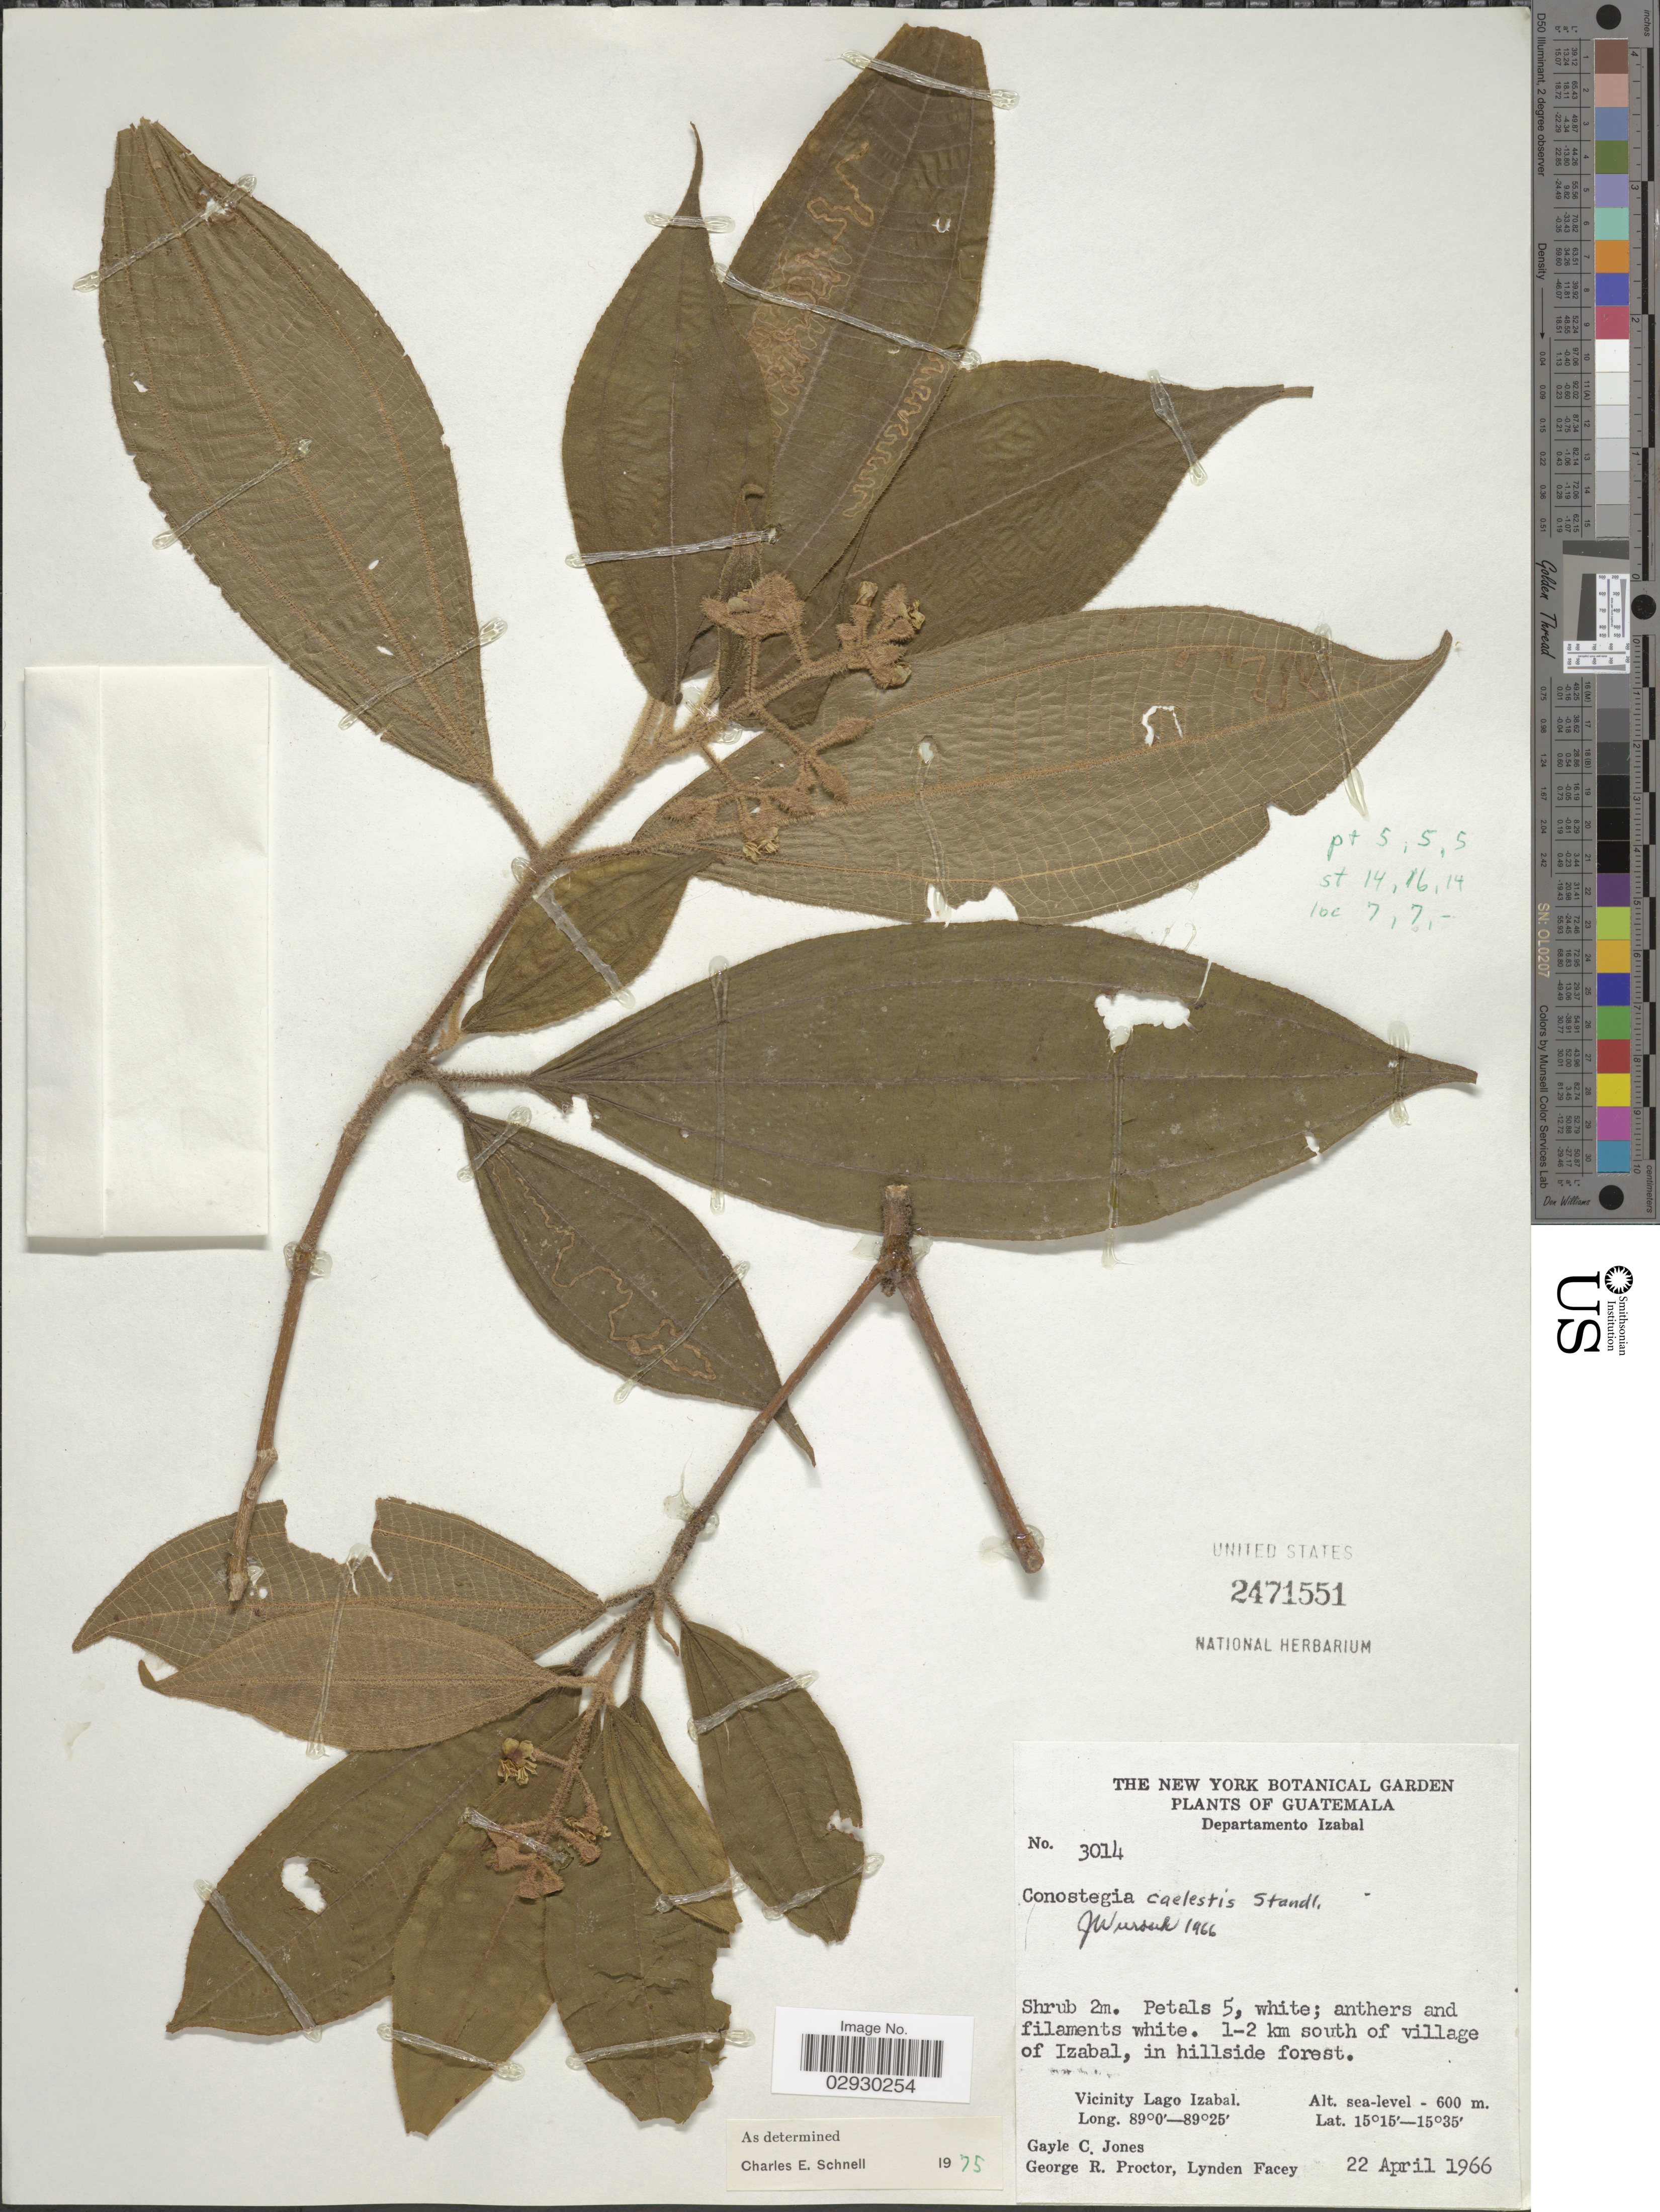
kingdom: Plantae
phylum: Tracheophyta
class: Magnoliopsida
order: Myrtales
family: Melastomataceae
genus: Conostegia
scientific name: Conostegia caelestis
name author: Standl.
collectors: G. C. Jones, G. Proctor & L. Facey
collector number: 3014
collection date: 1966-04-22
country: Guatemala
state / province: Izabal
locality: Departamento Izabal. 1-2 km south of village of Izabal, in hillside forest. Vicinity Lago Izabal.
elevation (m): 0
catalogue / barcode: US 2471551